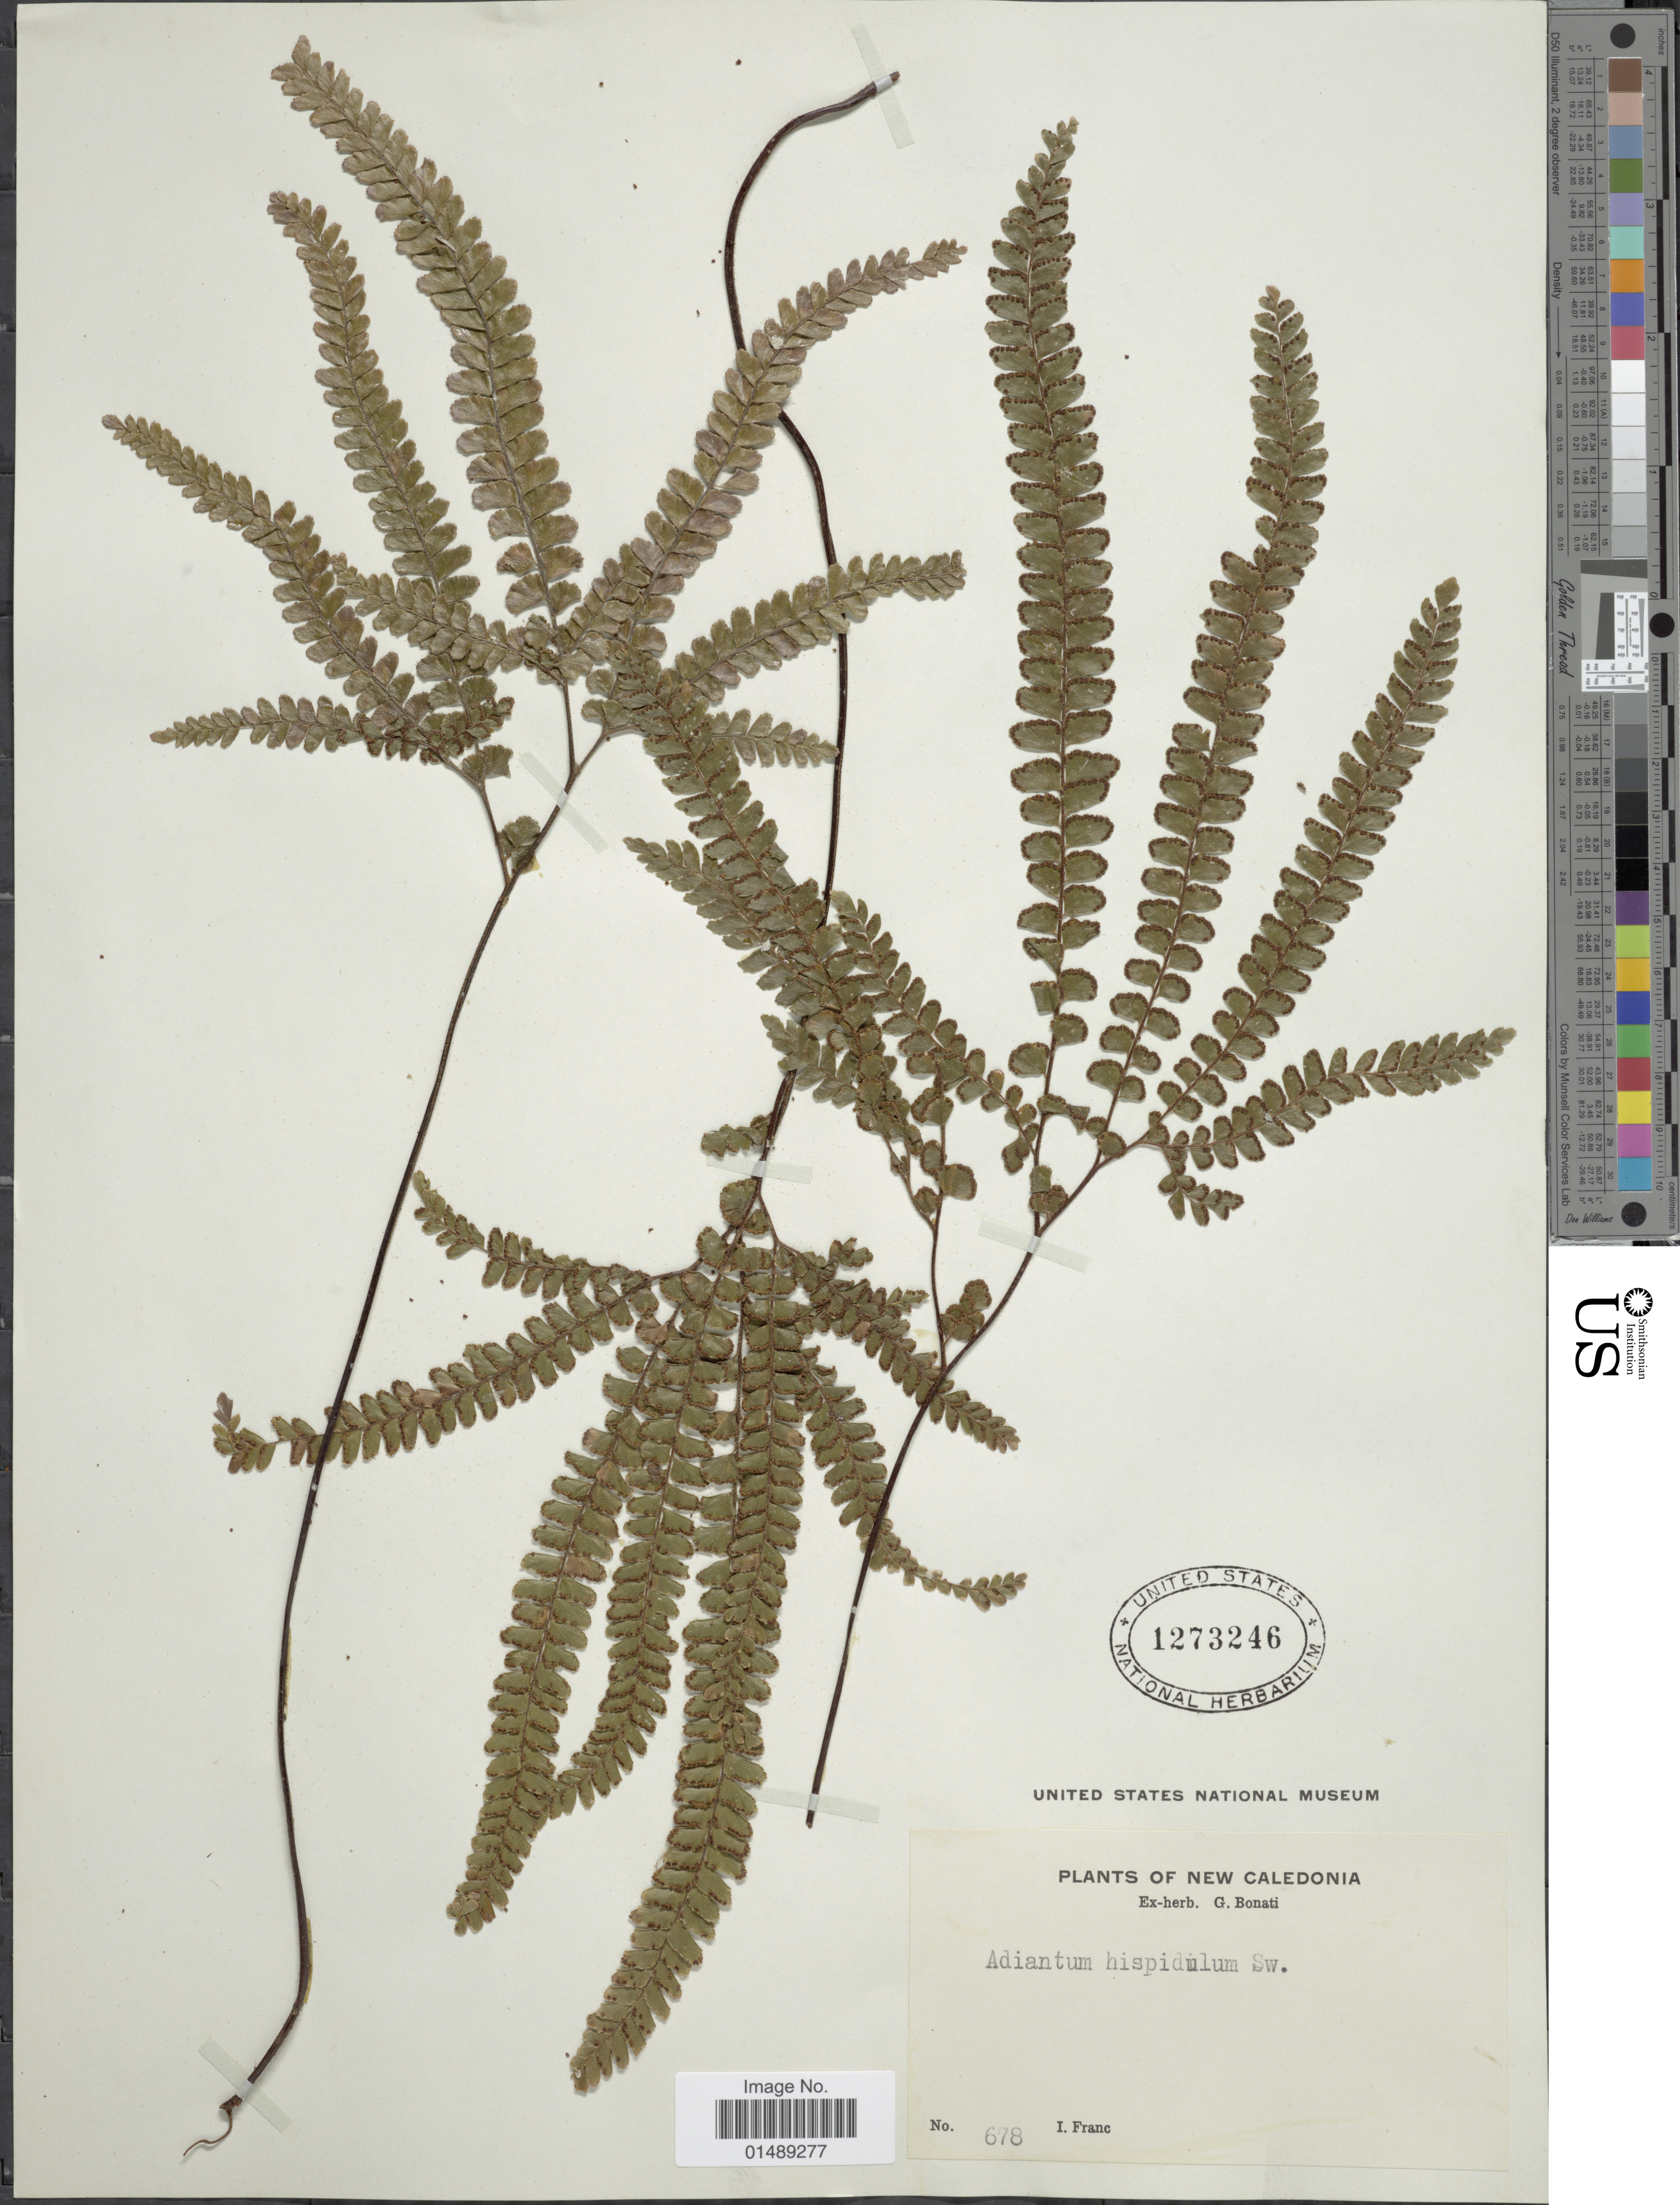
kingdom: Plantae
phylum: Tracheophyta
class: Polypodiopsida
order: Polypodiales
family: Pteridaceae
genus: Adiantum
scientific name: Adiantum hispidulum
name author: Sw.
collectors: I. Franc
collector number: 678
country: New Caledonia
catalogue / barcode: US 1273246